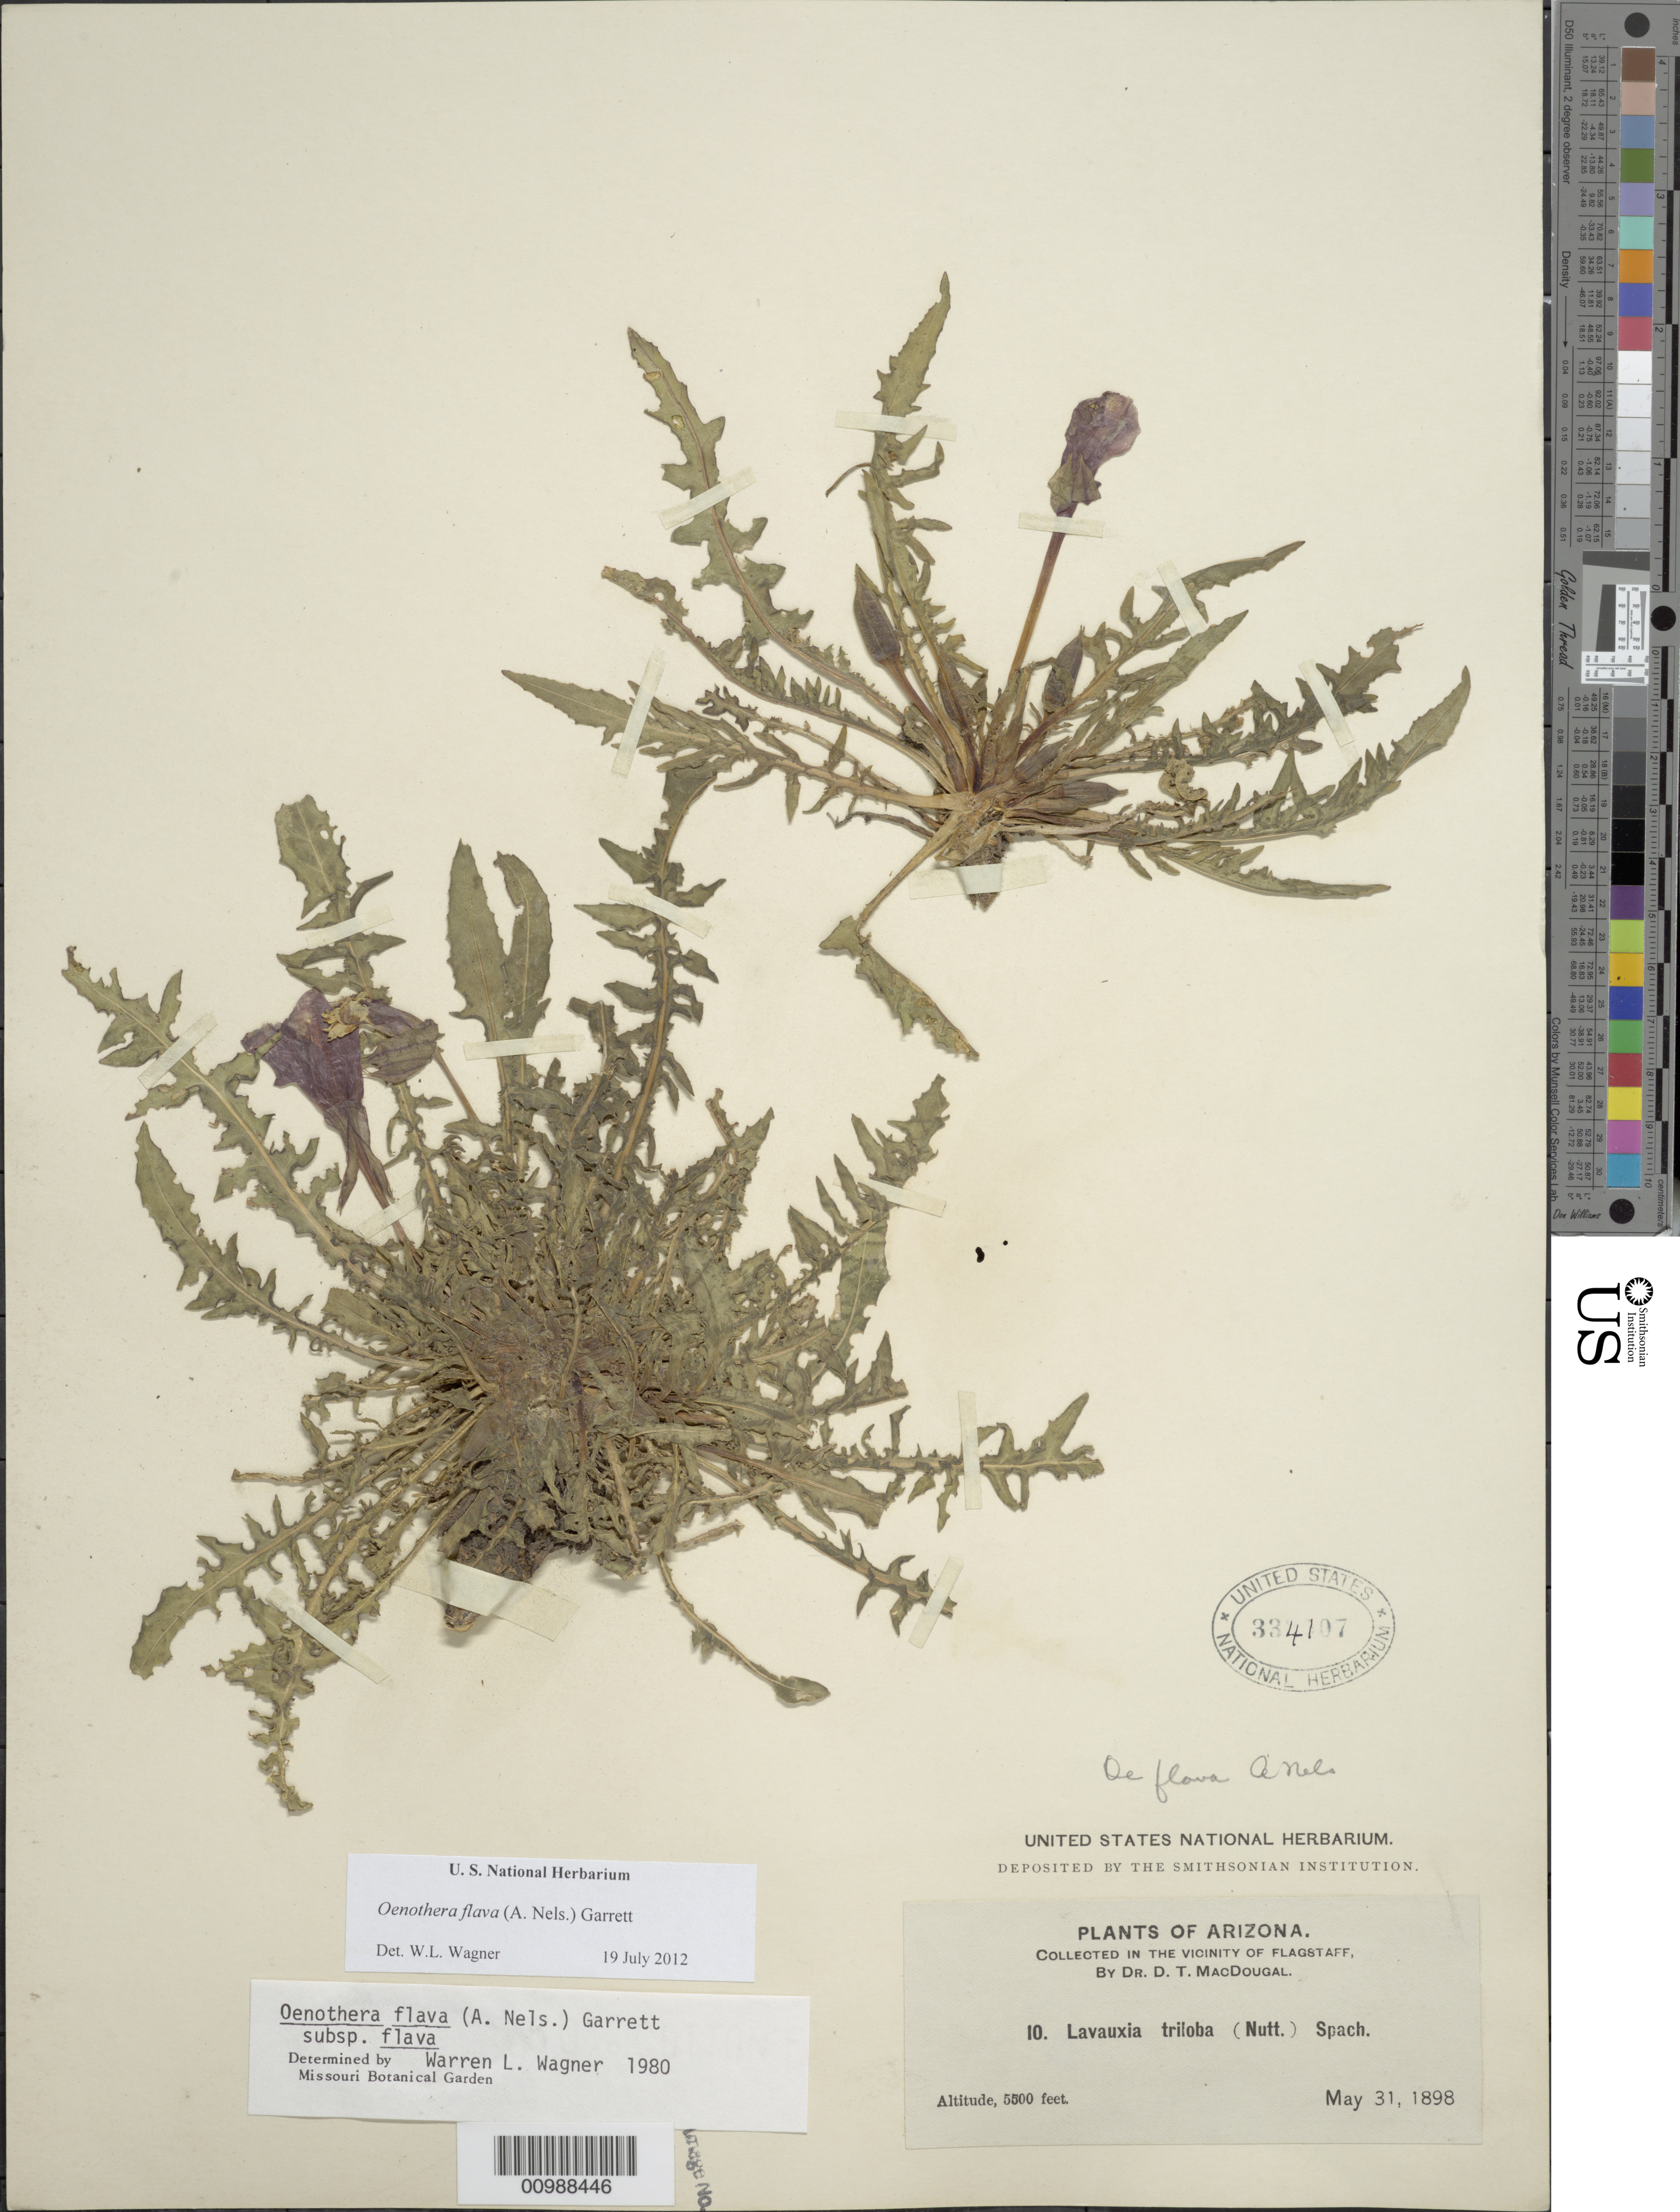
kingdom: Plantae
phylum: Tracheophyta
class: Magnoliopsida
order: Myrtales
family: Onagraceae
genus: Oenothera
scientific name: Oenothera flava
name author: (A. Nelson) Garrett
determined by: Wagner, W. L., (BOT), Smithsonian Institution - National Museum of Natural History (UNITED STATES)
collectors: D. T. MacDougal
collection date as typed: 31 May 1898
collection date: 1898-05-31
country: United States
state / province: Arizona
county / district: Coconino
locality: Flagstaff.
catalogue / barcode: US 334107